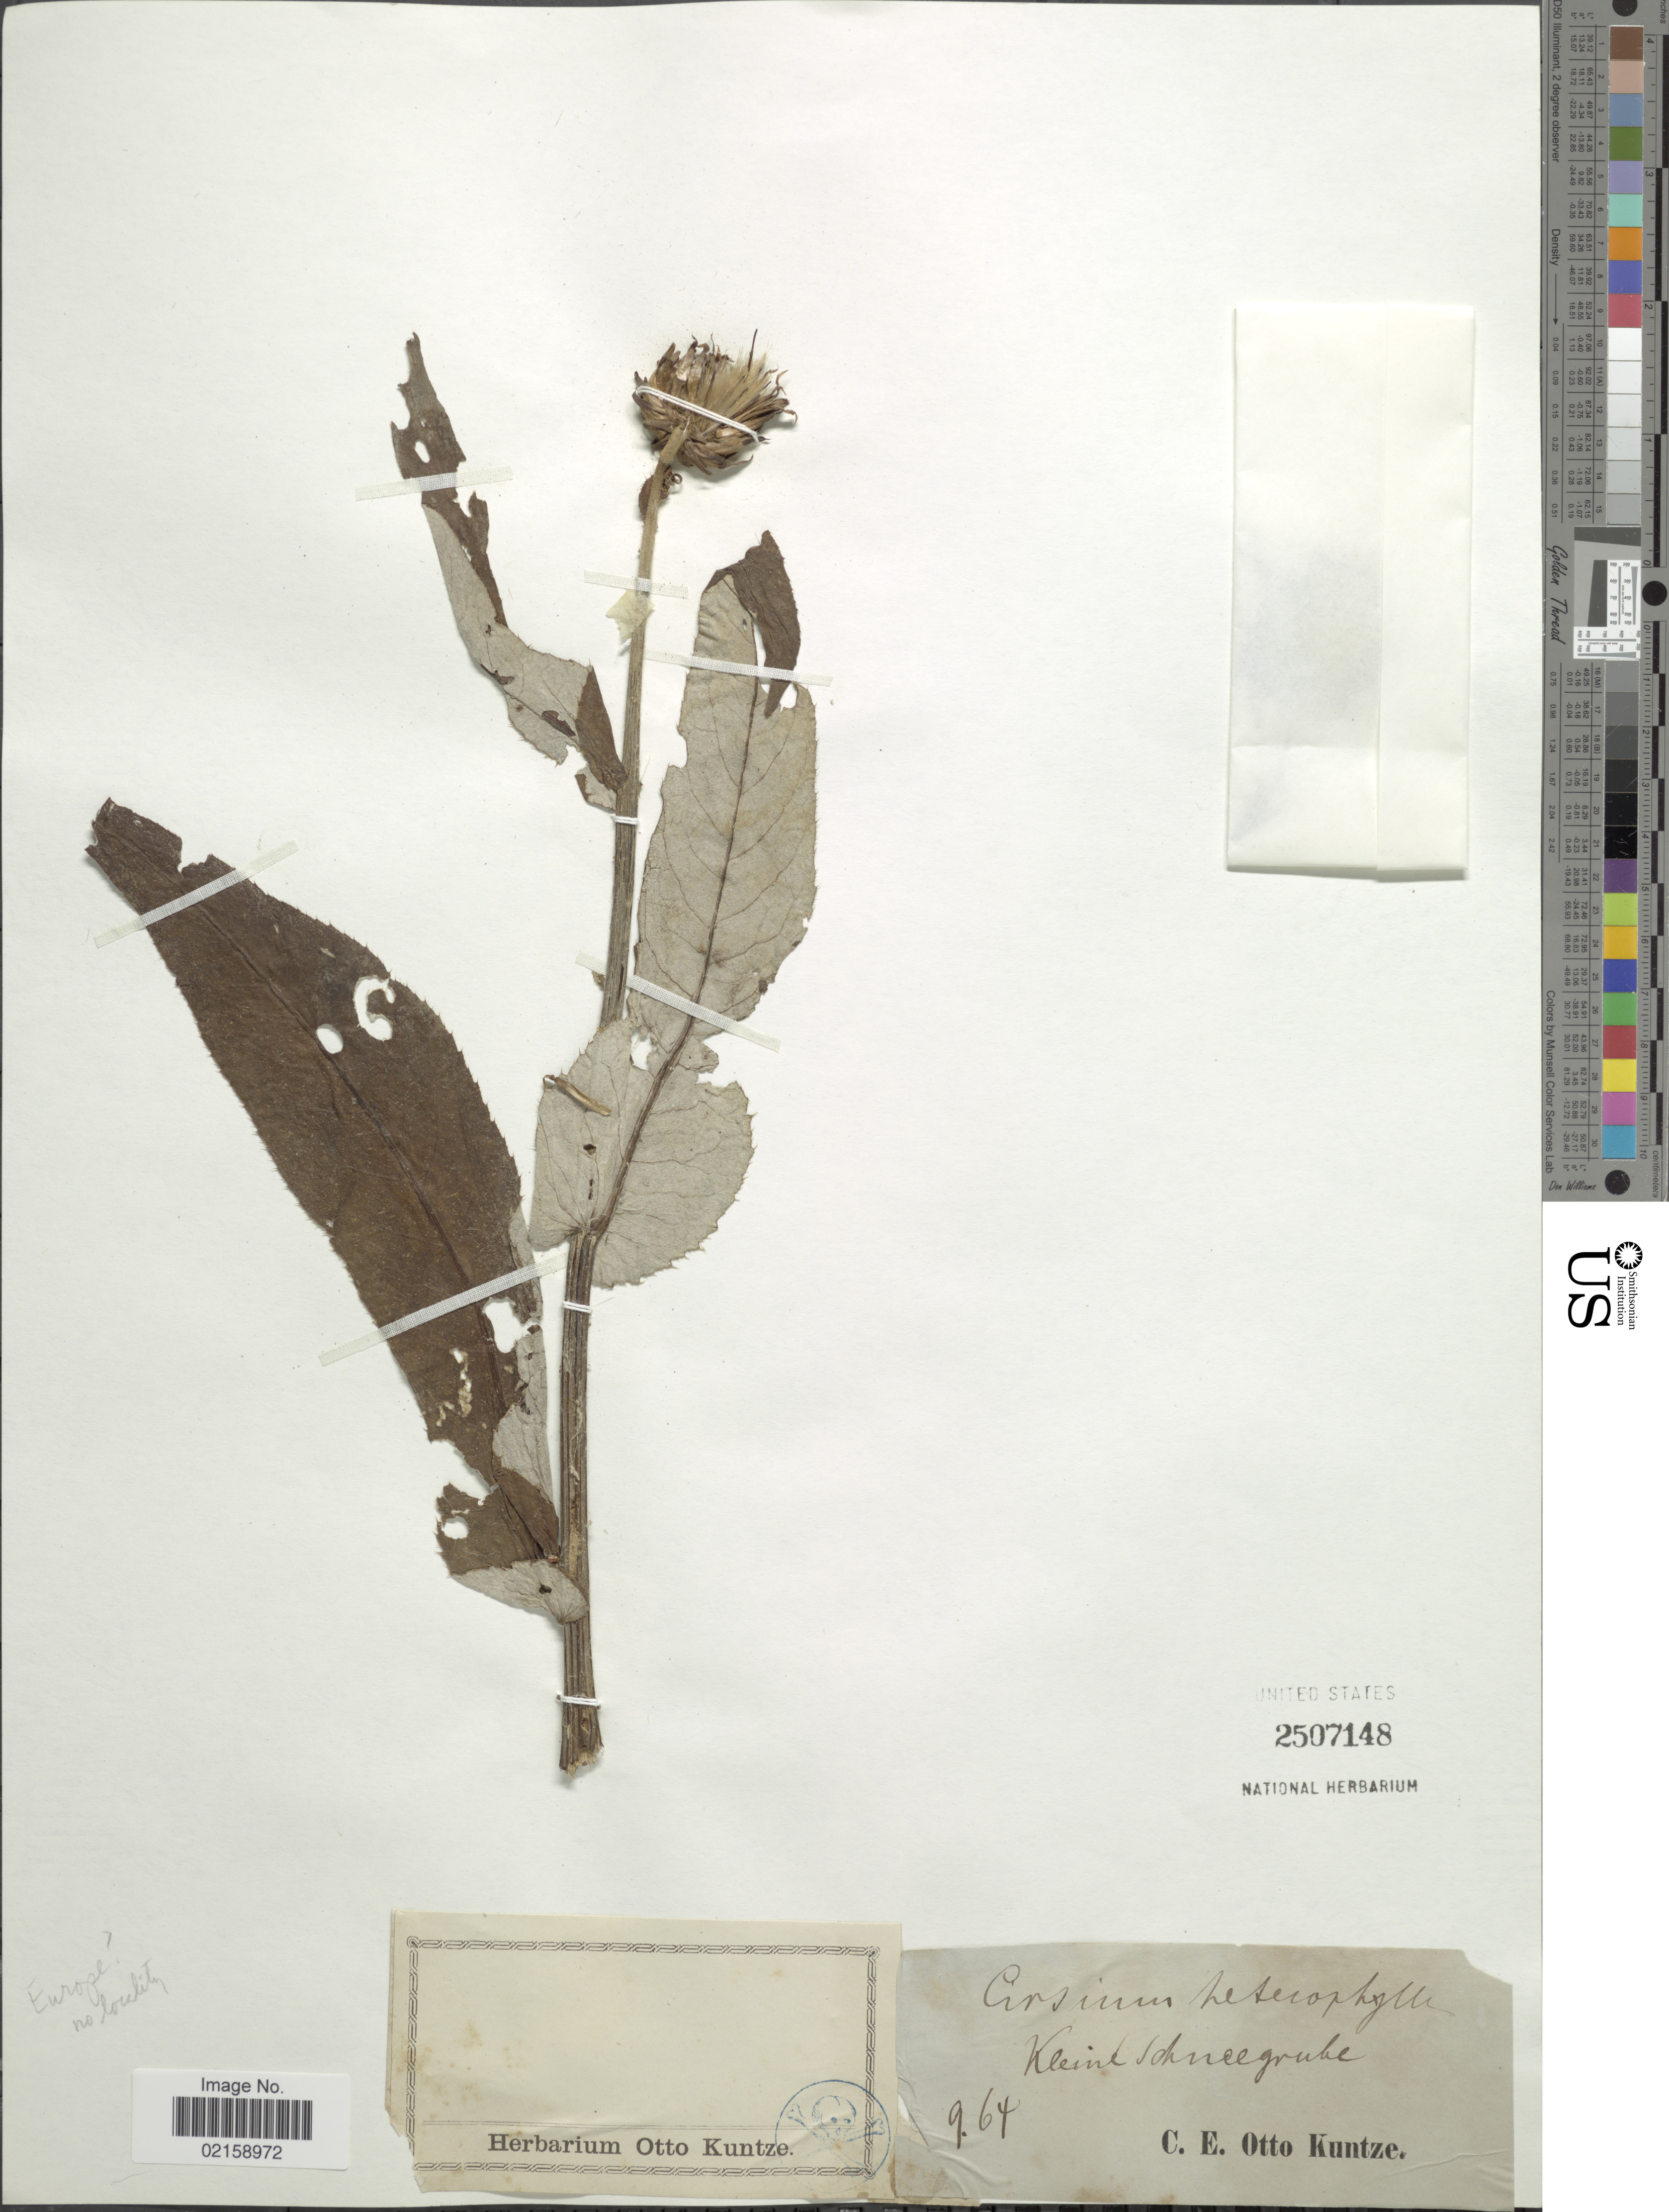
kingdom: Plantae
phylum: Tracheophyta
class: Magnoliopsida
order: Asterales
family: Asteraceae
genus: Cirsium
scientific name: Cirsium heterophyllum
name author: (L.) Hill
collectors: C.E.O. Kuntze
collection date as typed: Transcribed d/m/y: /9/64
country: Poland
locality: Kleine Schneegrube.(Śnieżne Kotły)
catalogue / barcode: US 2507148